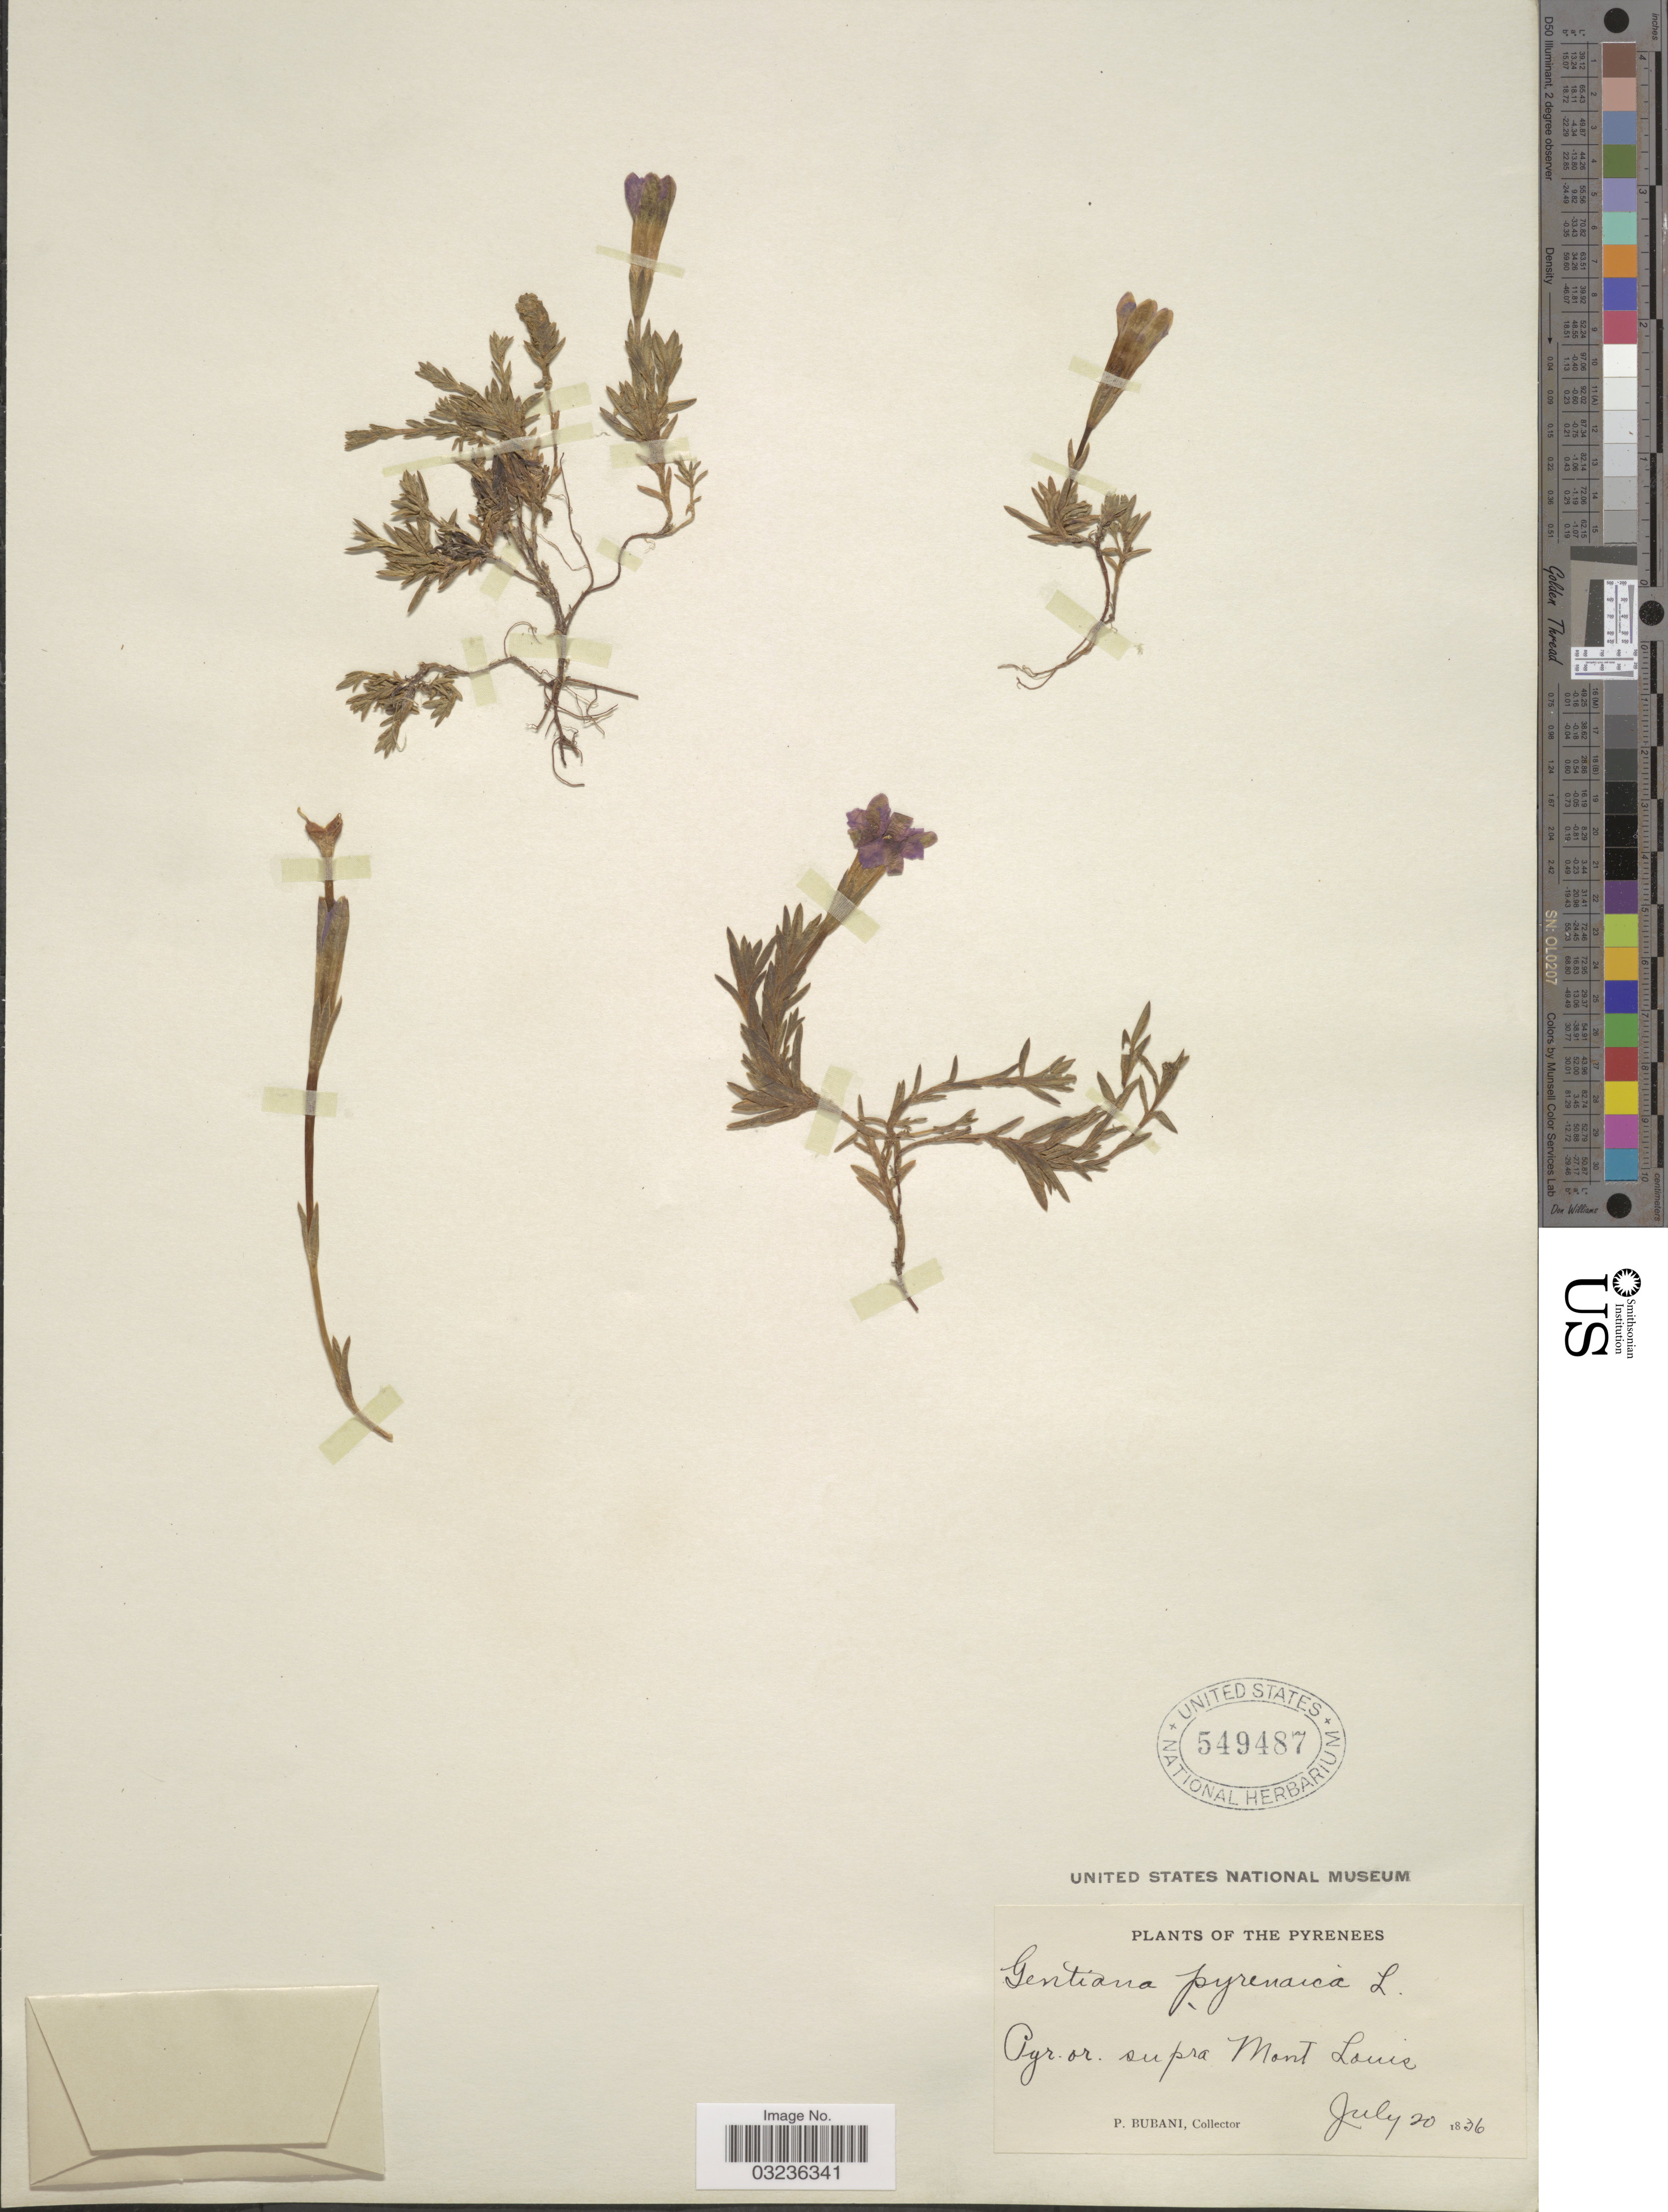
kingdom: Plantae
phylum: Tracheophyta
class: Magnoliopsida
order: Gentianales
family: Gentianaceae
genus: Gentiana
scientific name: Gentiana pyrenaica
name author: L.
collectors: P. Bubani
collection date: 1836-07-20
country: France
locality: Pyrenees. Pyr. or. supra Mont Louis.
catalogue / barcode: US 549487